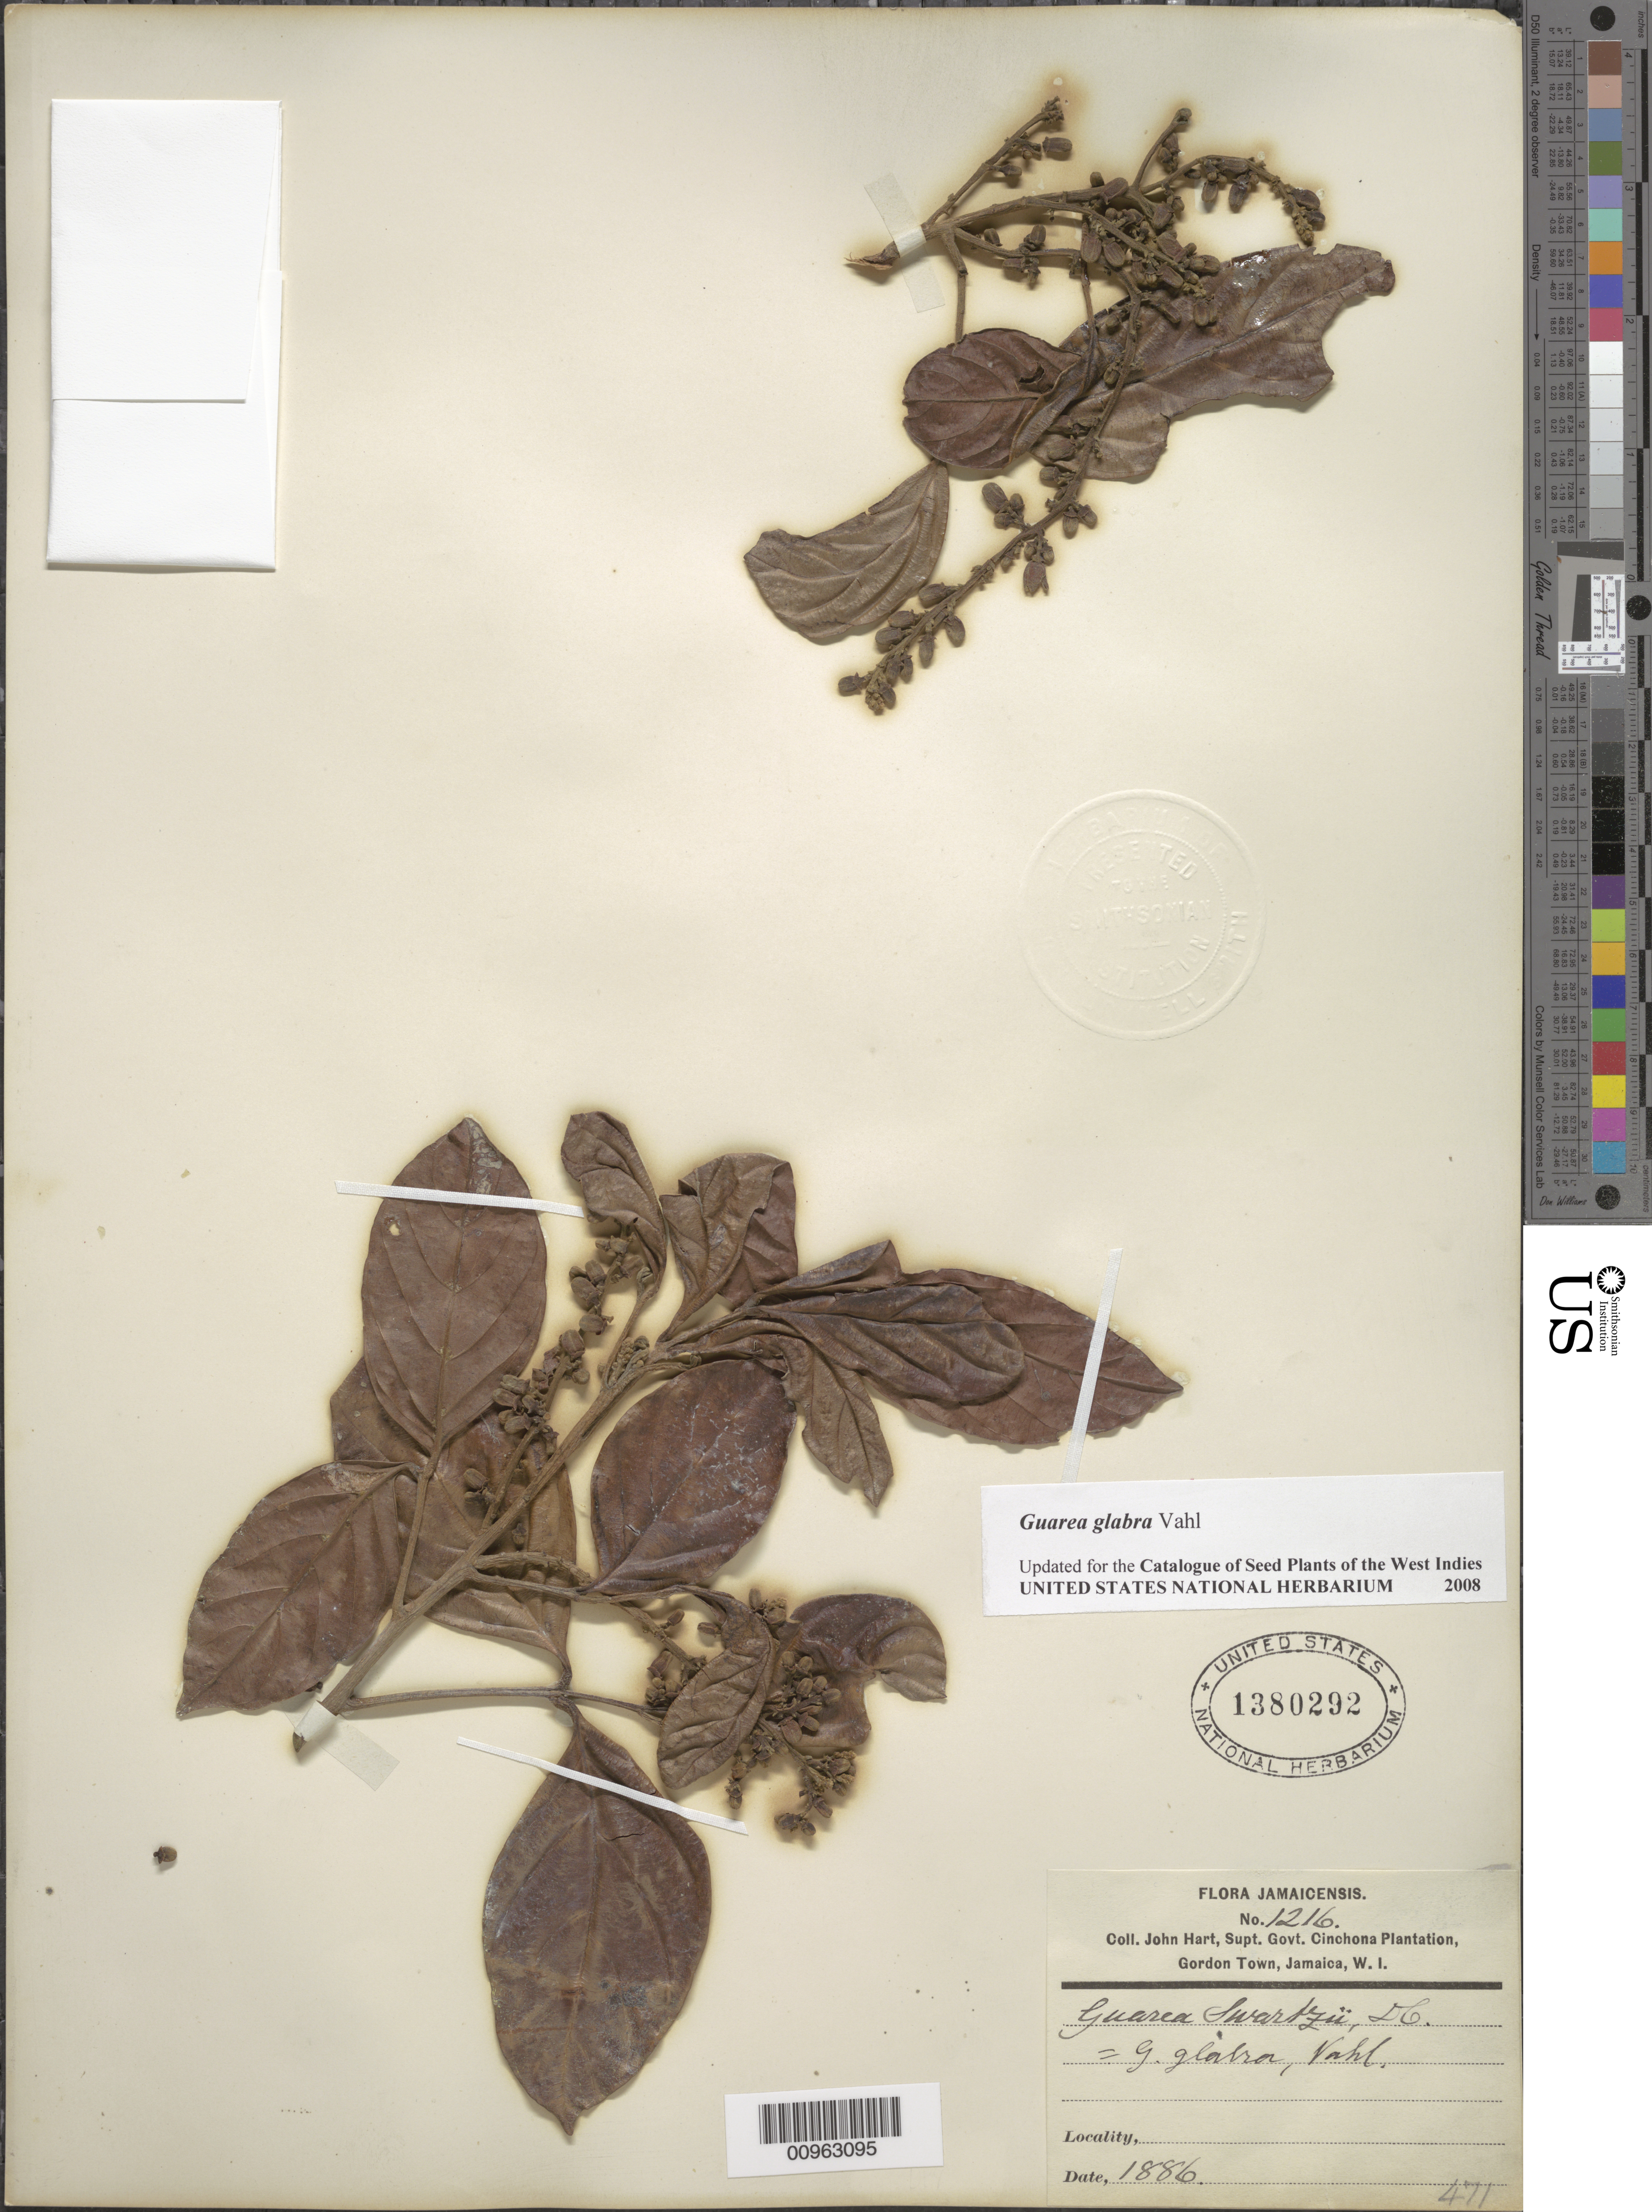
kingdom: Plantae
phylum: Tracheophyta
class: Magnoliopsida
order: Sapindales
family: Meliaceae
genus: Guarea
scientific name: Guarea glabra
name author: Vahl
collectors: J. Hart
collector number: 1216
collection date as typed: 1886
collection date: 1886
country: Jamaica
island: Jamaica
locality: Gordon Town, Supt. Govt. Cinchona Plantation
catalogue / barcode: US 1380292